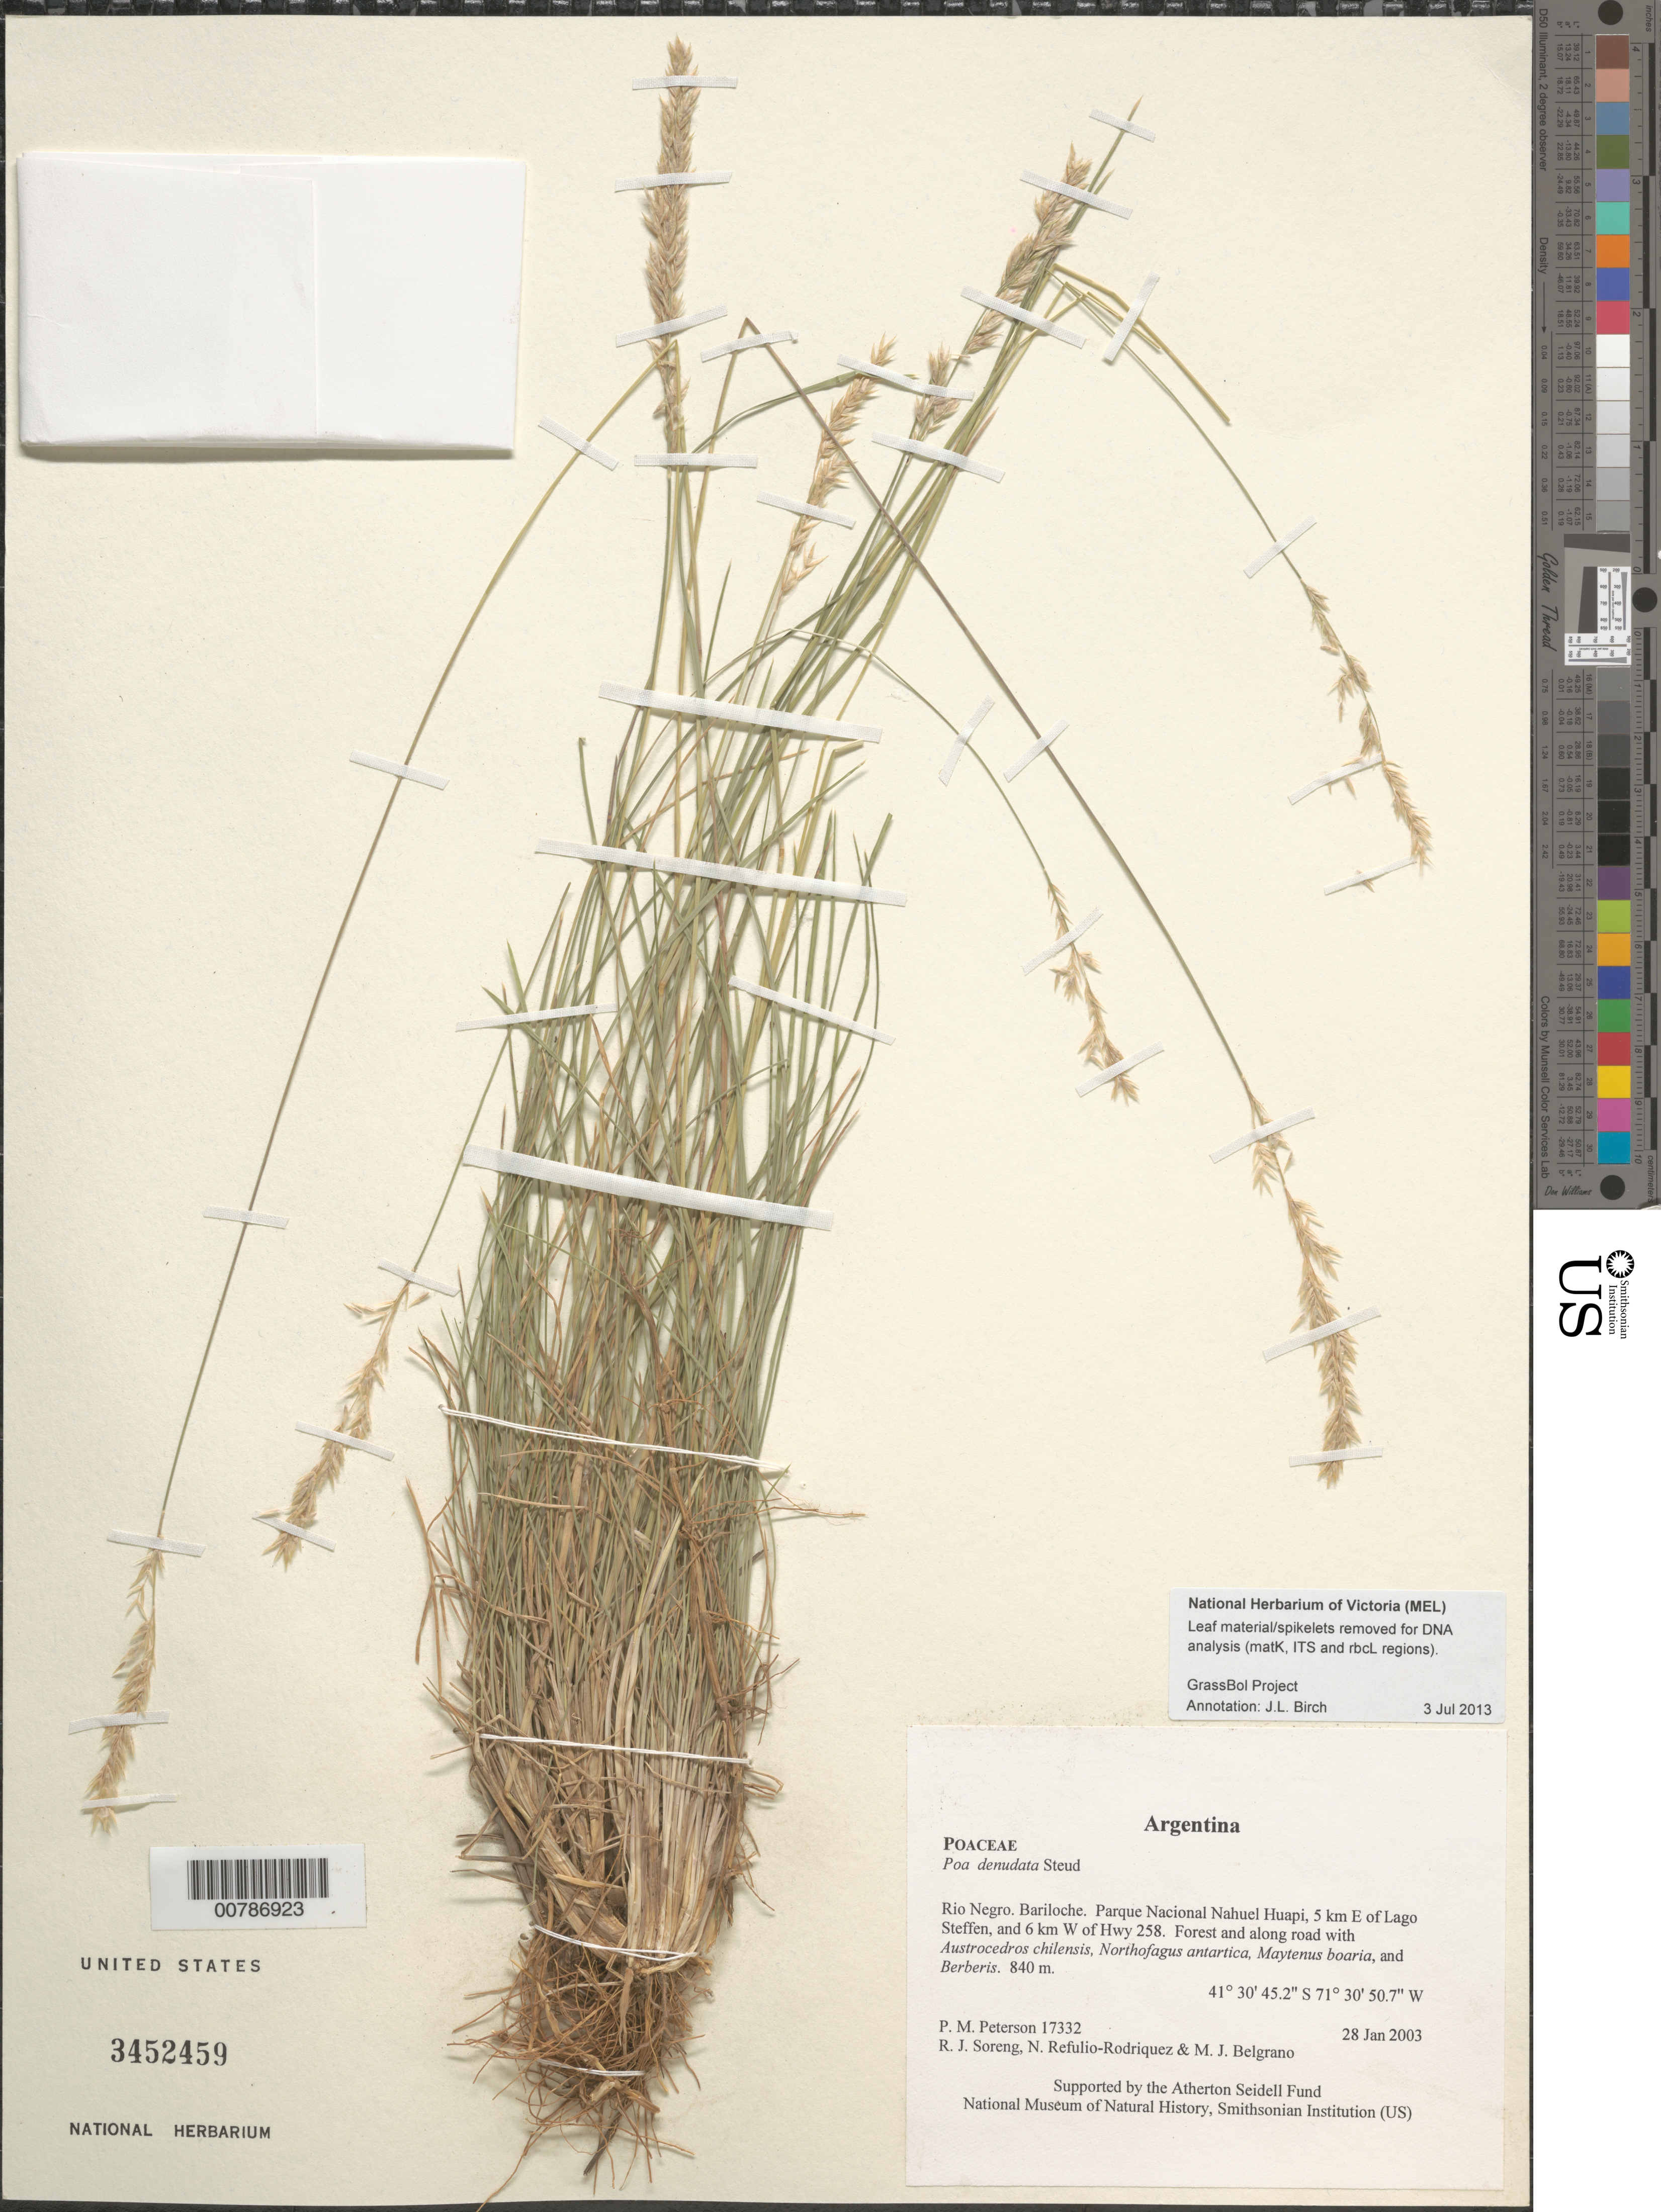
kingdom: Plantae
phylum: Tracheophyta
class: Liliopsida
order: Poales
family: Poaceae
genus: Poa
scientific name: Poa dentigluma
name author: Tovar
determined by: Soreng, Robert J., Research Associate (BOT), Smithsonian Institution - National Museum of Natural History (UNITED STATES)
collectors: P. M. Peterson, R. J. Soreng, N. Refulio-Rodríguez & M. Belgrano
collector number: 17332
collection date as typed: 28 Jan 2003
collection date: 2003-01-28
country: Argentina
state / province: Rio Negro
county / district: Bariloche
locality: Parque Nacional Nahuel Huapi, 5 km E of Lago Steffen, and 6 km W of Hwy 258. Forest and along road with Austrocedros chilensis, Northofagus antartica, Maytenus boaria, and Berberis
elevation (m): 840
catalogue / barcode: US 3452459